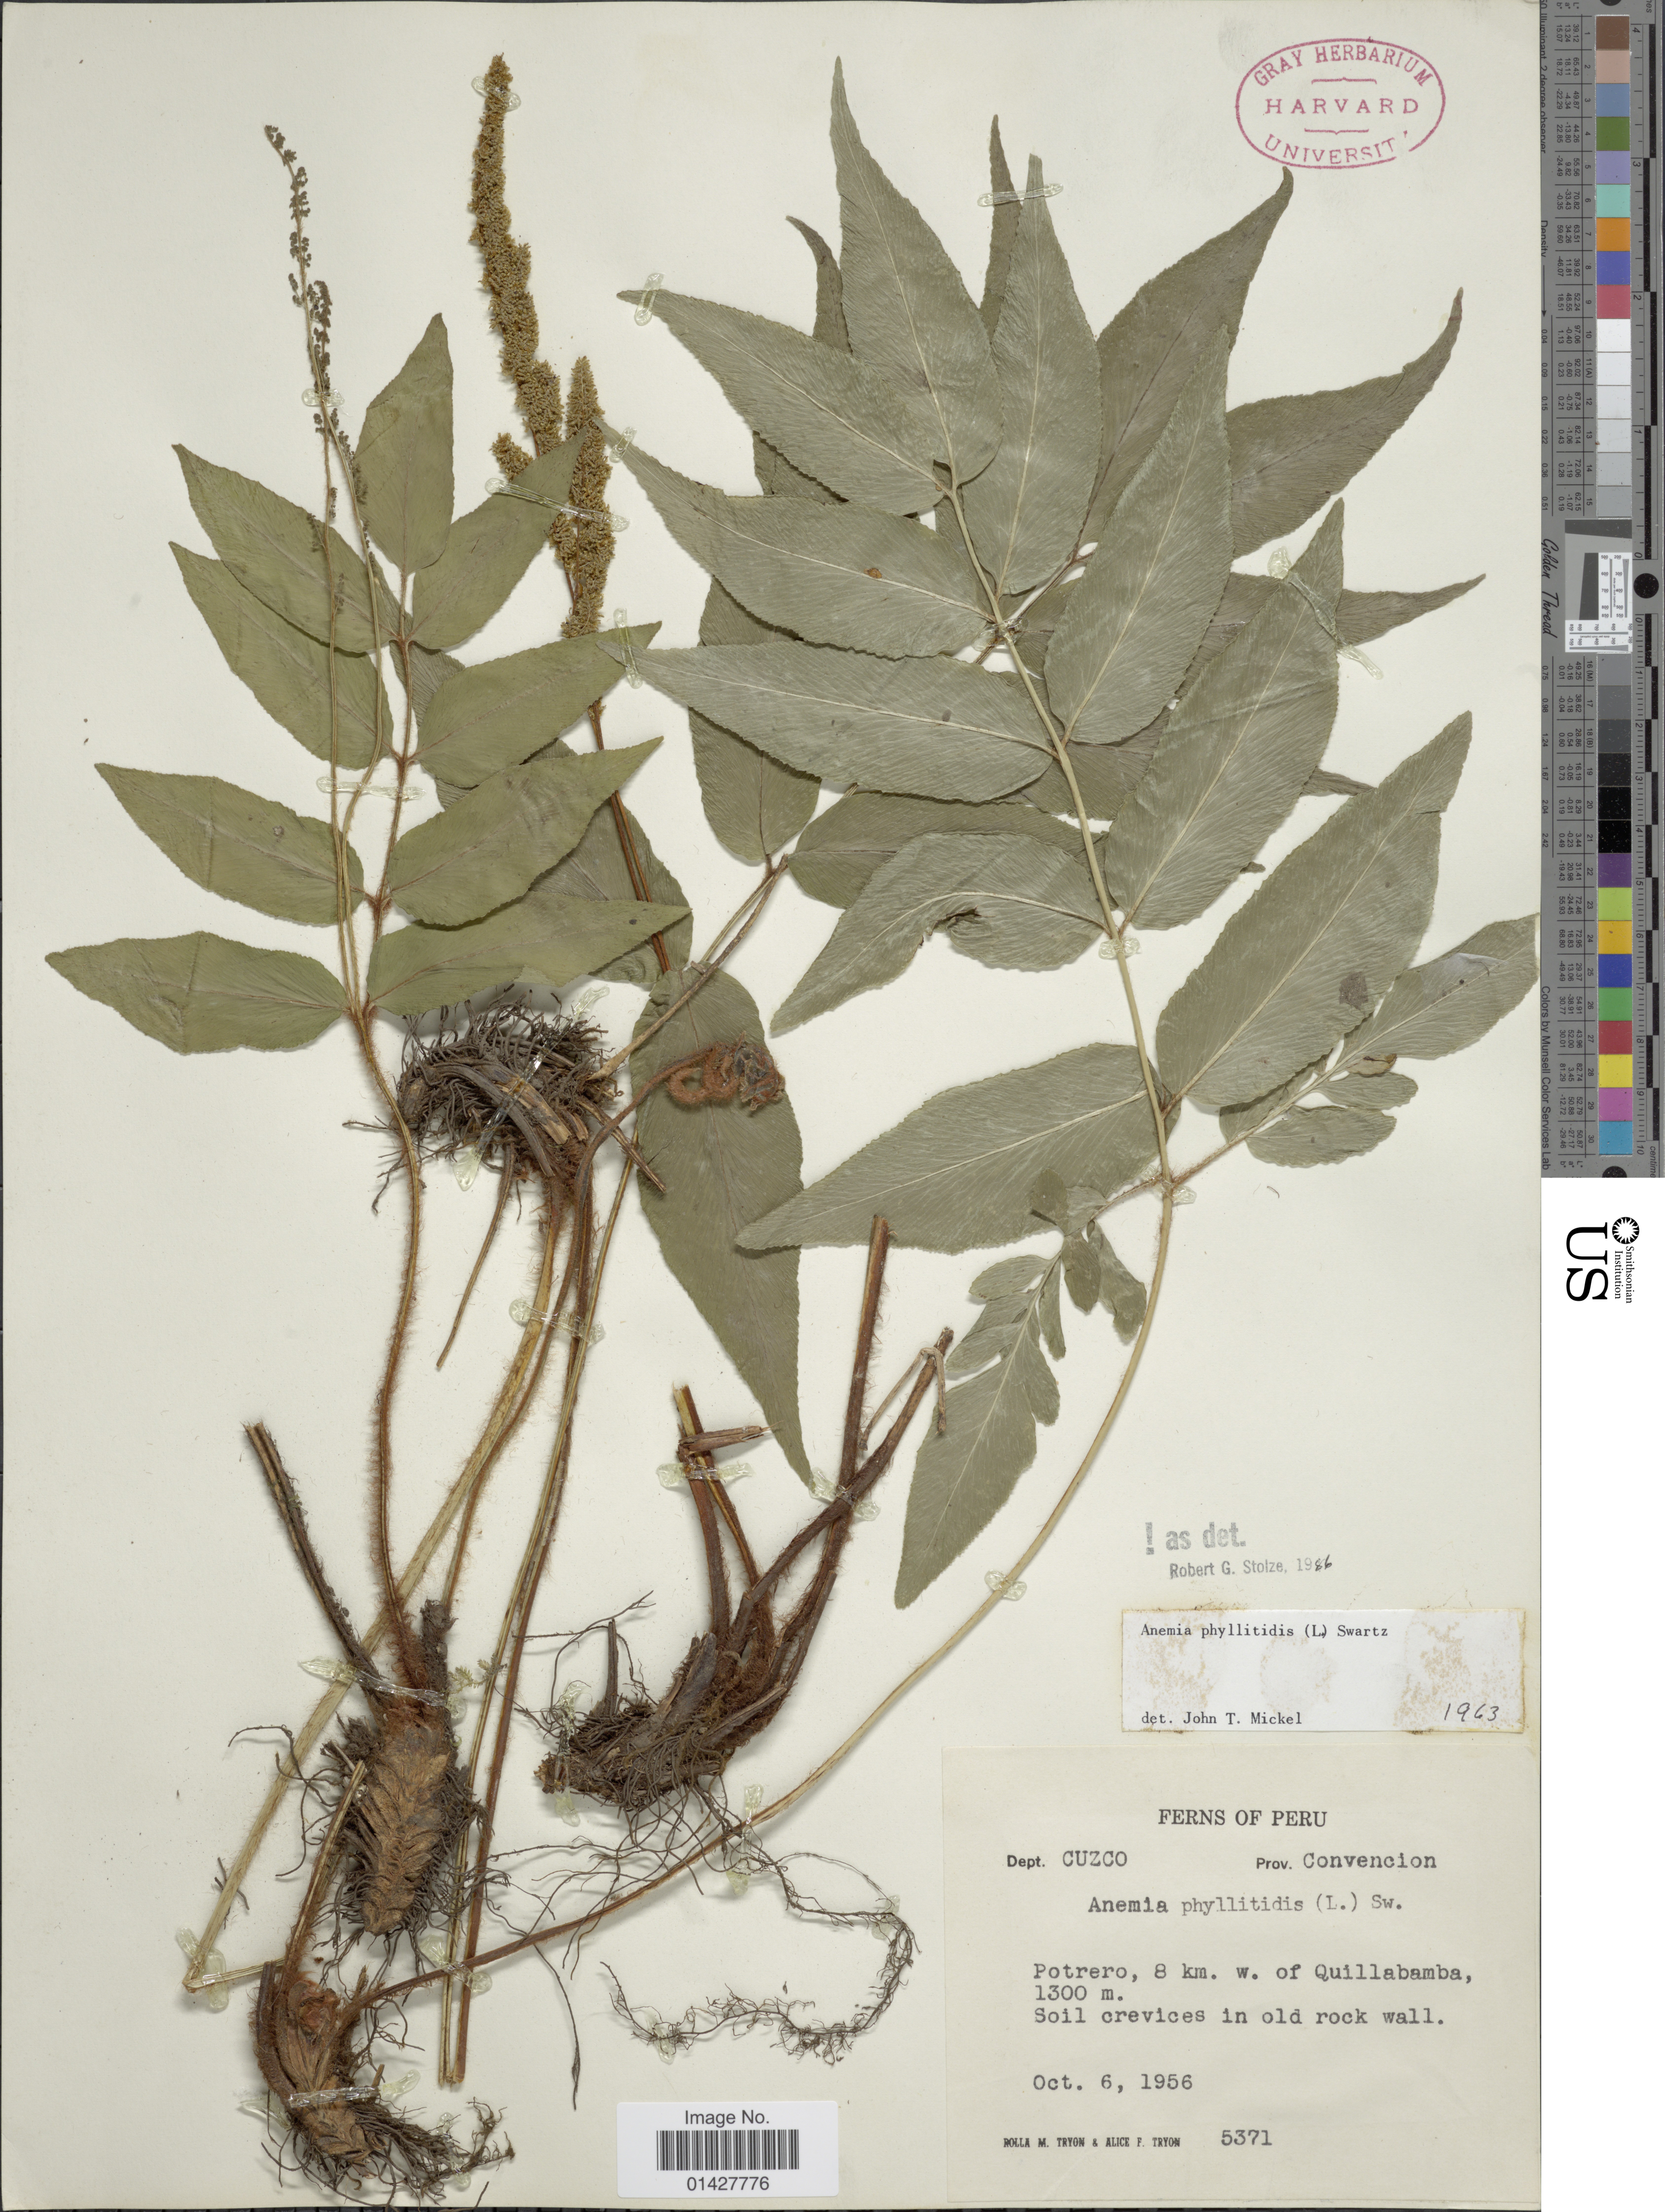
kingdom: Plantae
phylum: Tracheophyta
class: Polypodiopsida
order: Schizaeales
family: Anemiaceae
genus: Anemia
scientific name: Anemia phyllitidis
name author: (L.) Sw.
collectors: R. M. Tryon & A. F. Tryon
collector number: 5371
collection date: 1956-10-06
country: Peru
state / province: Cusco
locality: Dept. Cuzco, Prov. Convencion, Potrero, 8 km. w. of Quillabamba, Soil crevices in old rock wall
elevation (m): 1300